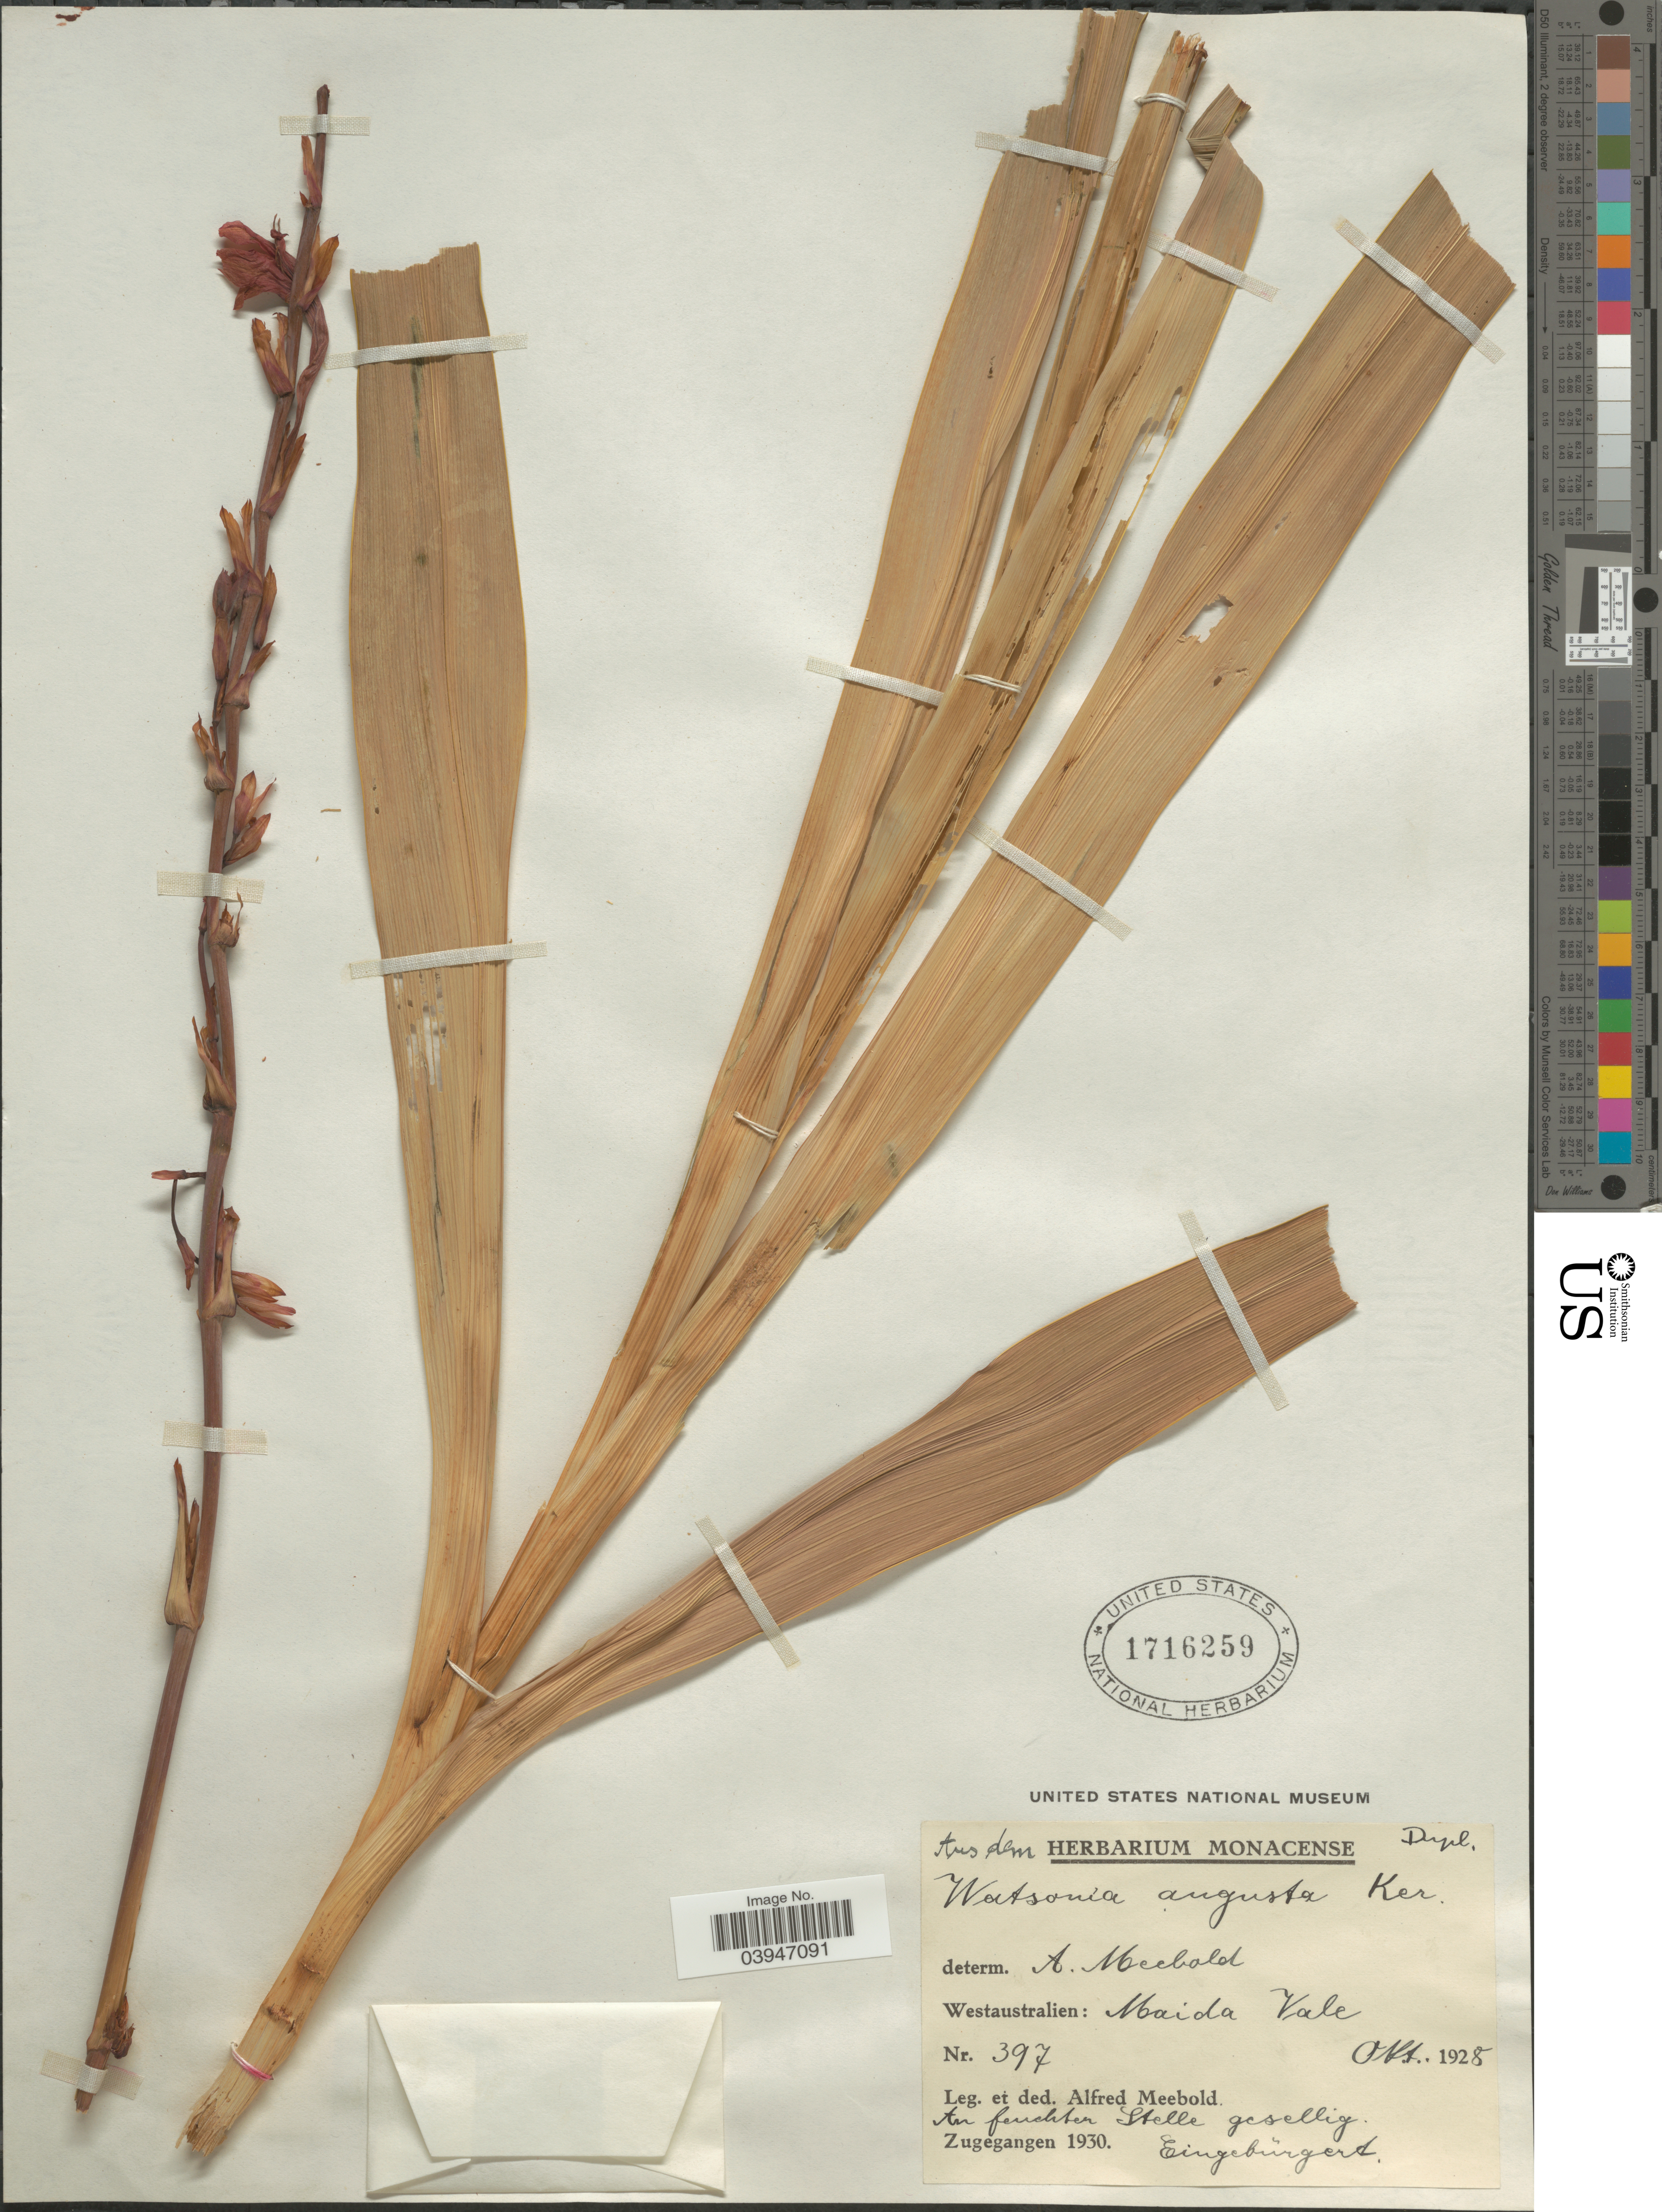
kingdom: Plantae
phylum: Tracheophyta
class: Liliopsida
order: Asparagales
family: Iridaceae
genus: Watsonia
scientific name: Watsonia angusta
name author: Ker Gawl.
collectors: A. Meebold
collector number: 397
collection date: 1928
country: Australia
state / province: Western Australia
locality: Westaustralien: Maida Vale.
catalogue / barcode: US 1716259